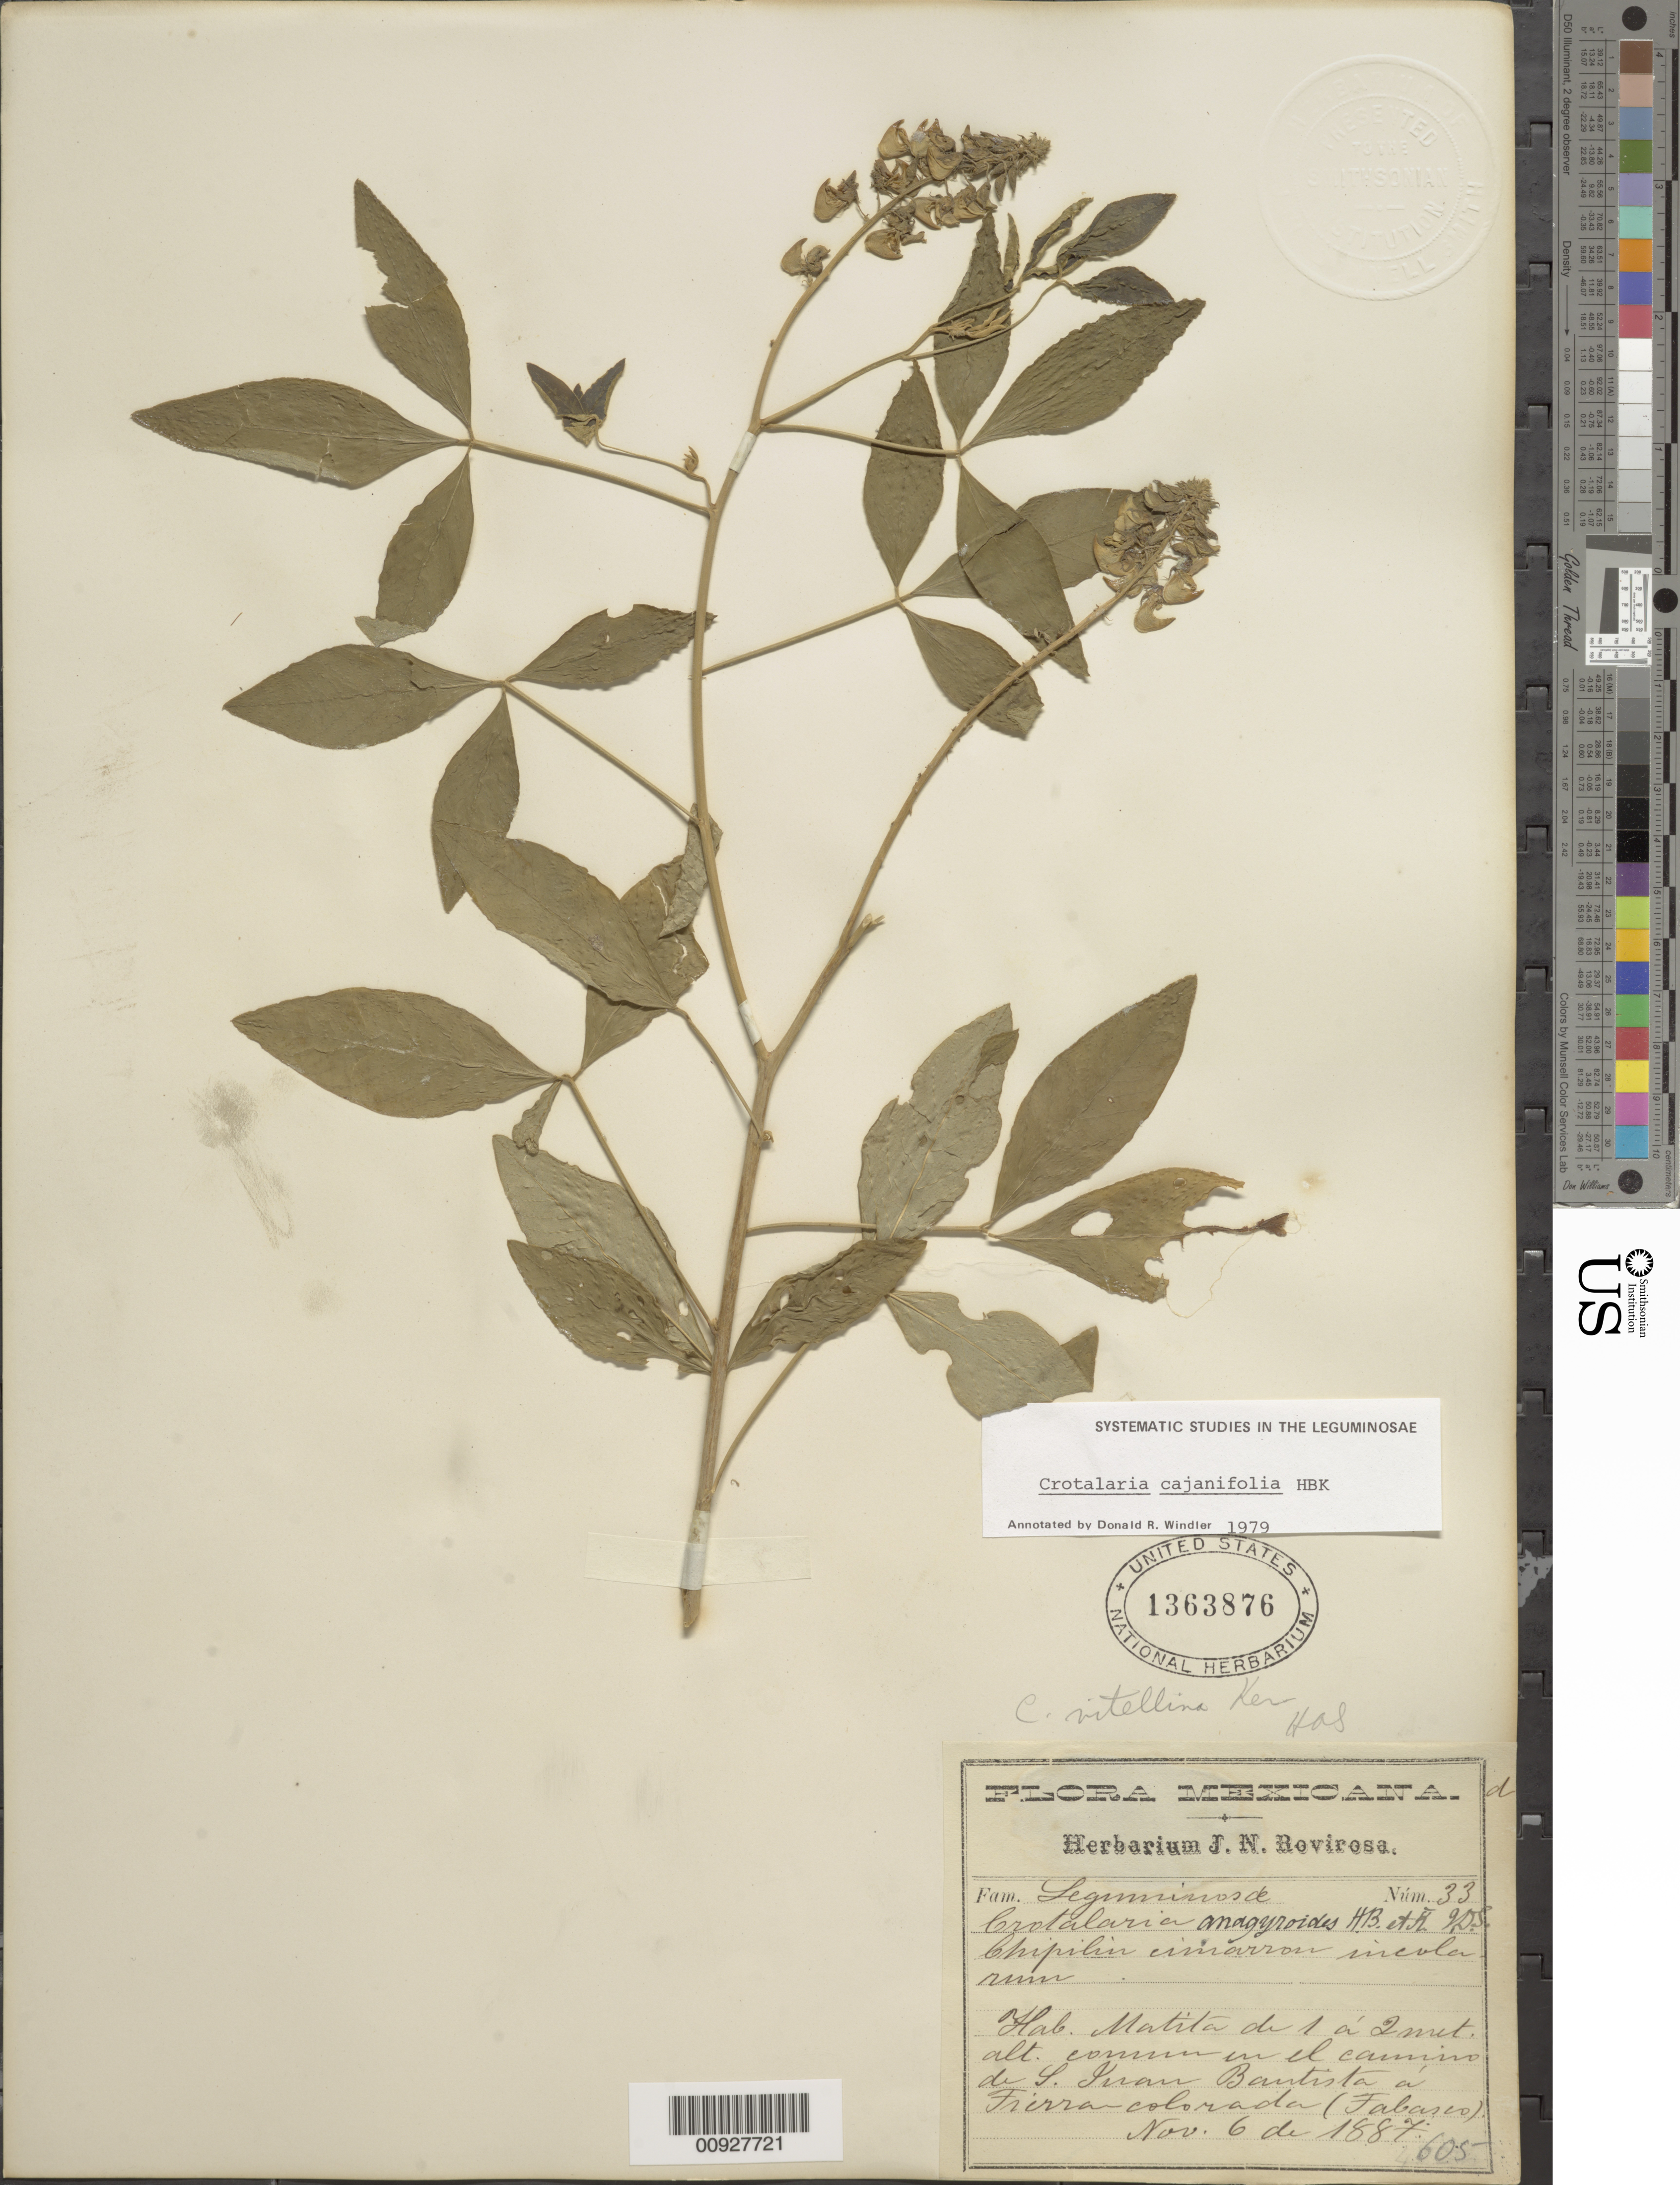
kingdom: Plantae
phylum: Tracheophyta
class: Magnoliopsida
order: Fabales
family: Fabaceae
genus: Crotalaria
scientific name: Crotalaria cajanifolia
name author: Kunth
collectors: J. N. Rovirosa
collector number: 33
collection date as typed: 06 Nov 1887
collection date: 1887-11-06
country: Mexico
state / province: Tabasco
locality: Camino de S. Juan Bautista a Tierra Colorada (Tabasco).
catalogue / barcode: US 1363876